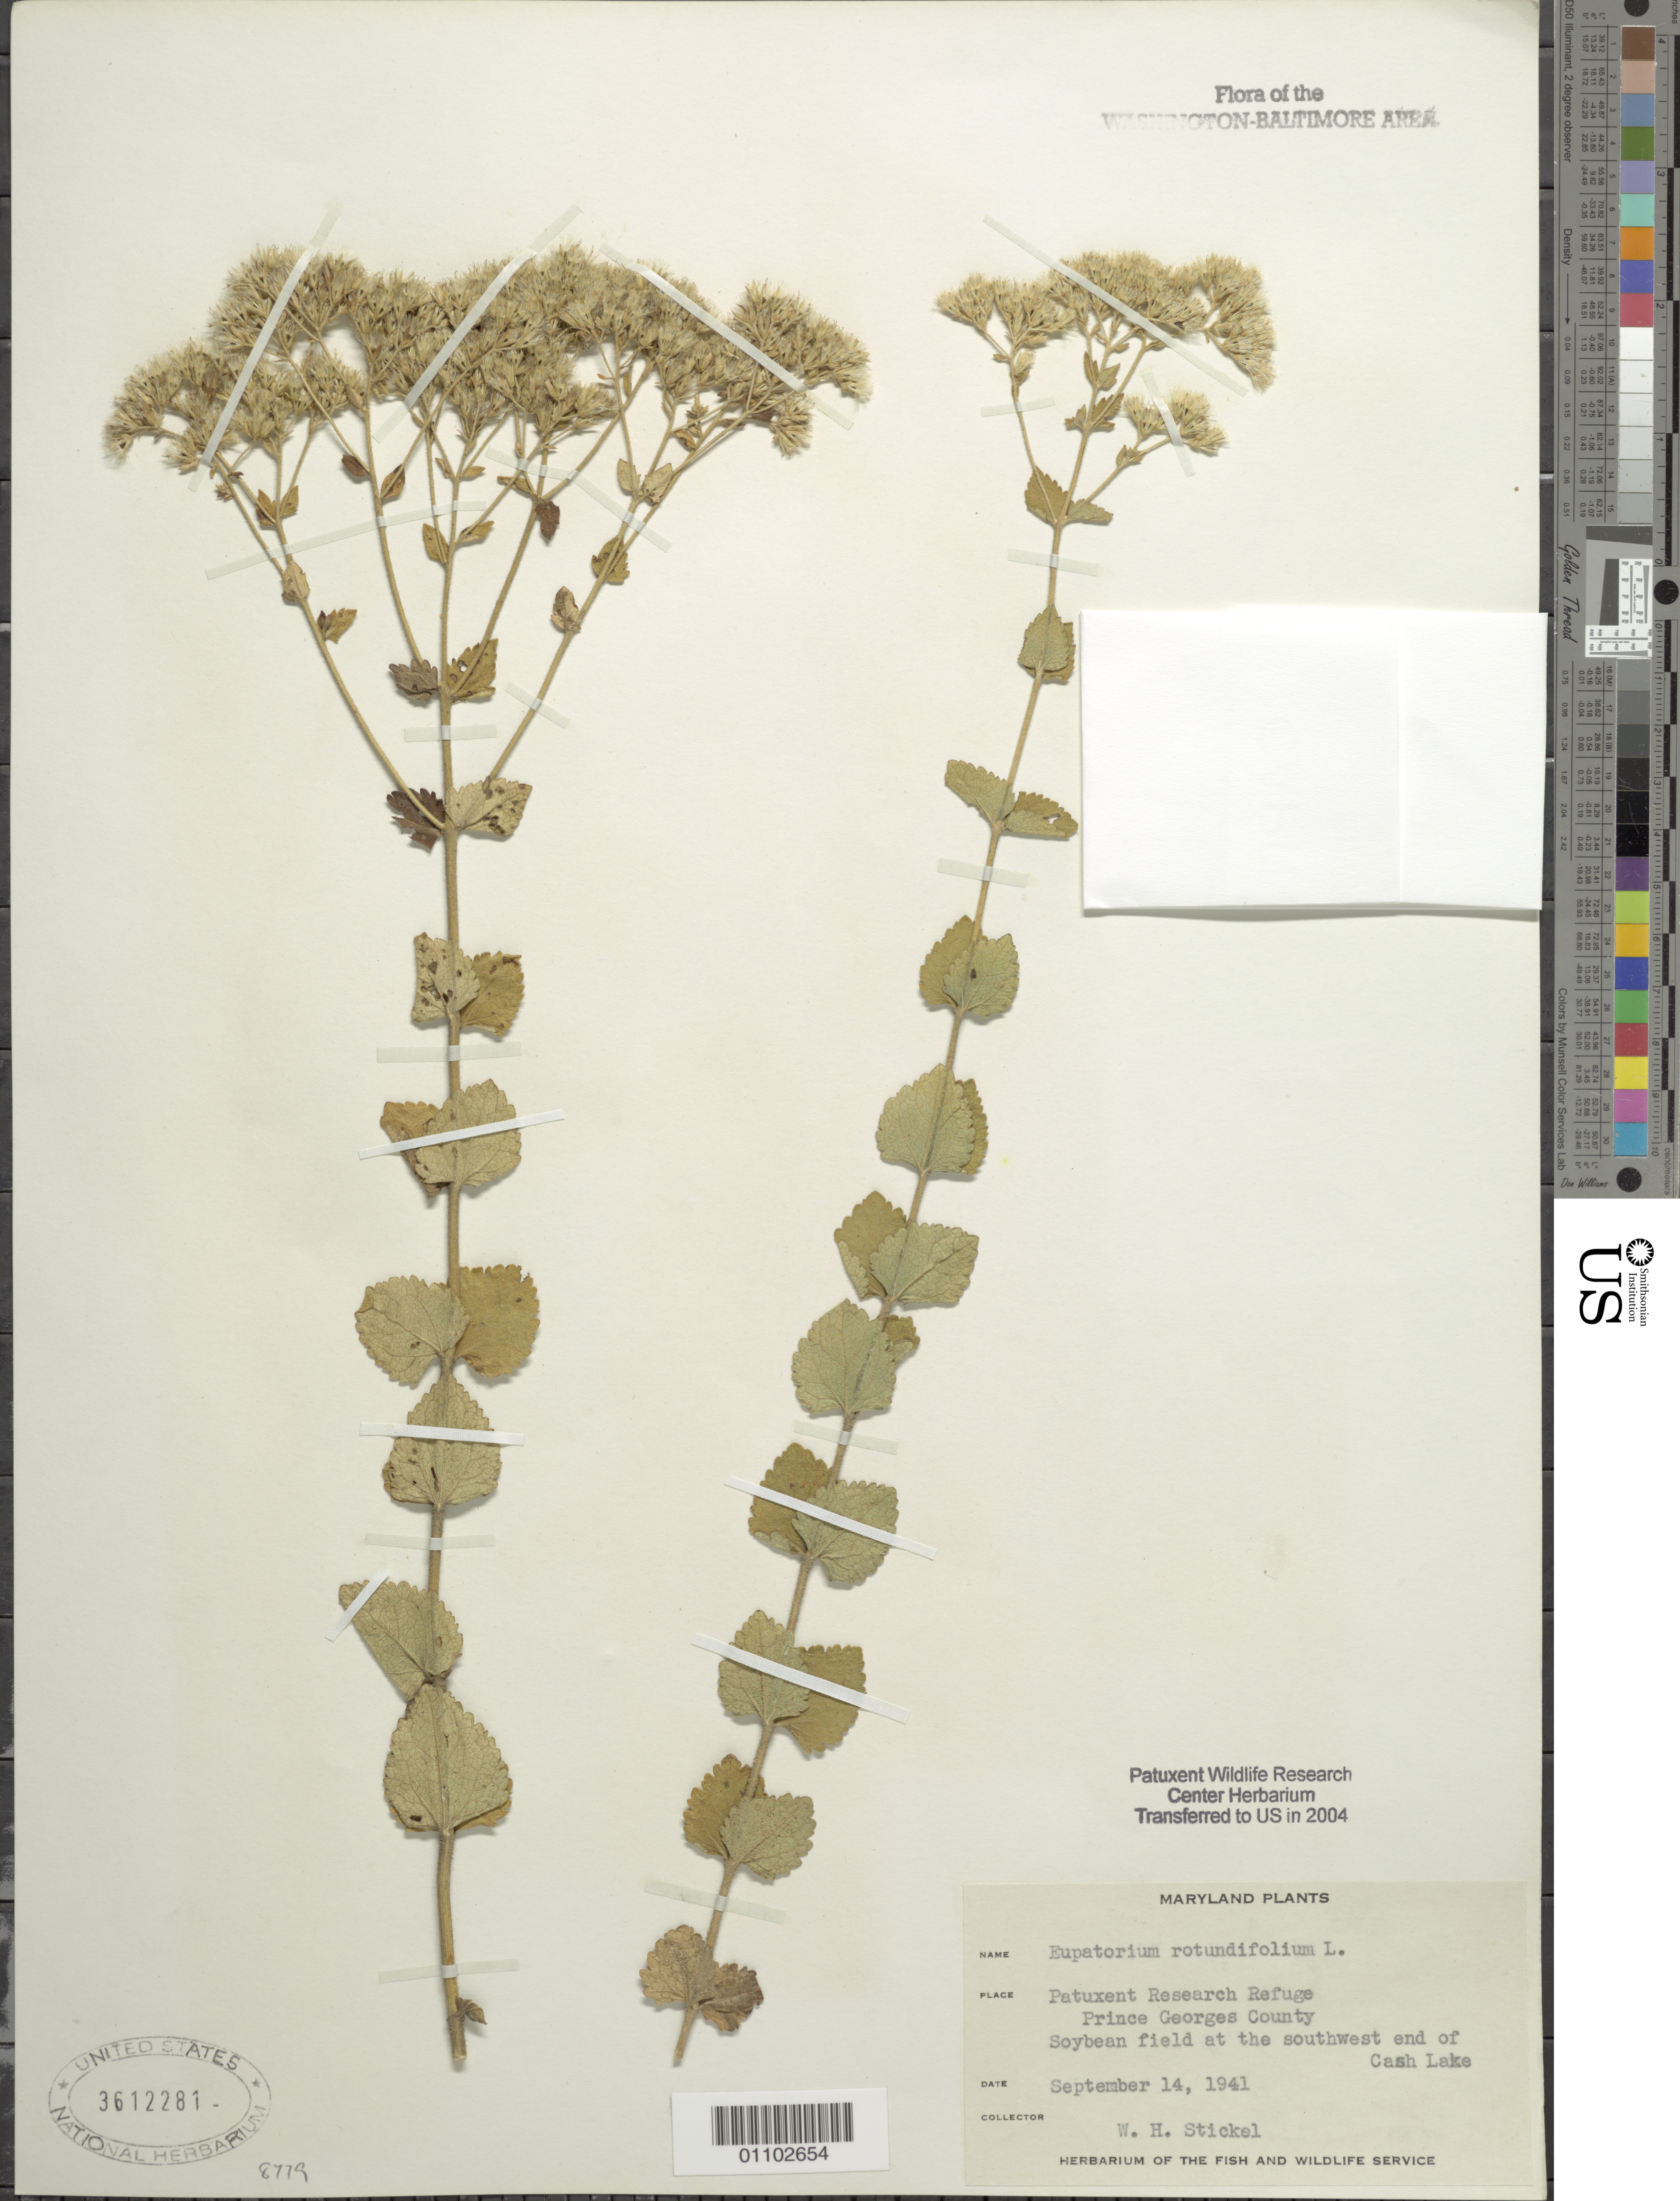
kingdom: Plantae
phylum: Tracheophyta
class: Magnoliopsida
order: Asterales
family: Asteraceae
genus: Eupatorium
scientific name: Eupatorium rotundifolium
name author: L.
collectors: W. Stickel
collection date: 1941-09-14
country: United States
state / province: Maryland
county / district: Prince George's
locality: Patuxent Research Refuge, southwest end of Cash Lake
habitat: Soybean field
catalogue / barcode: US 3612281